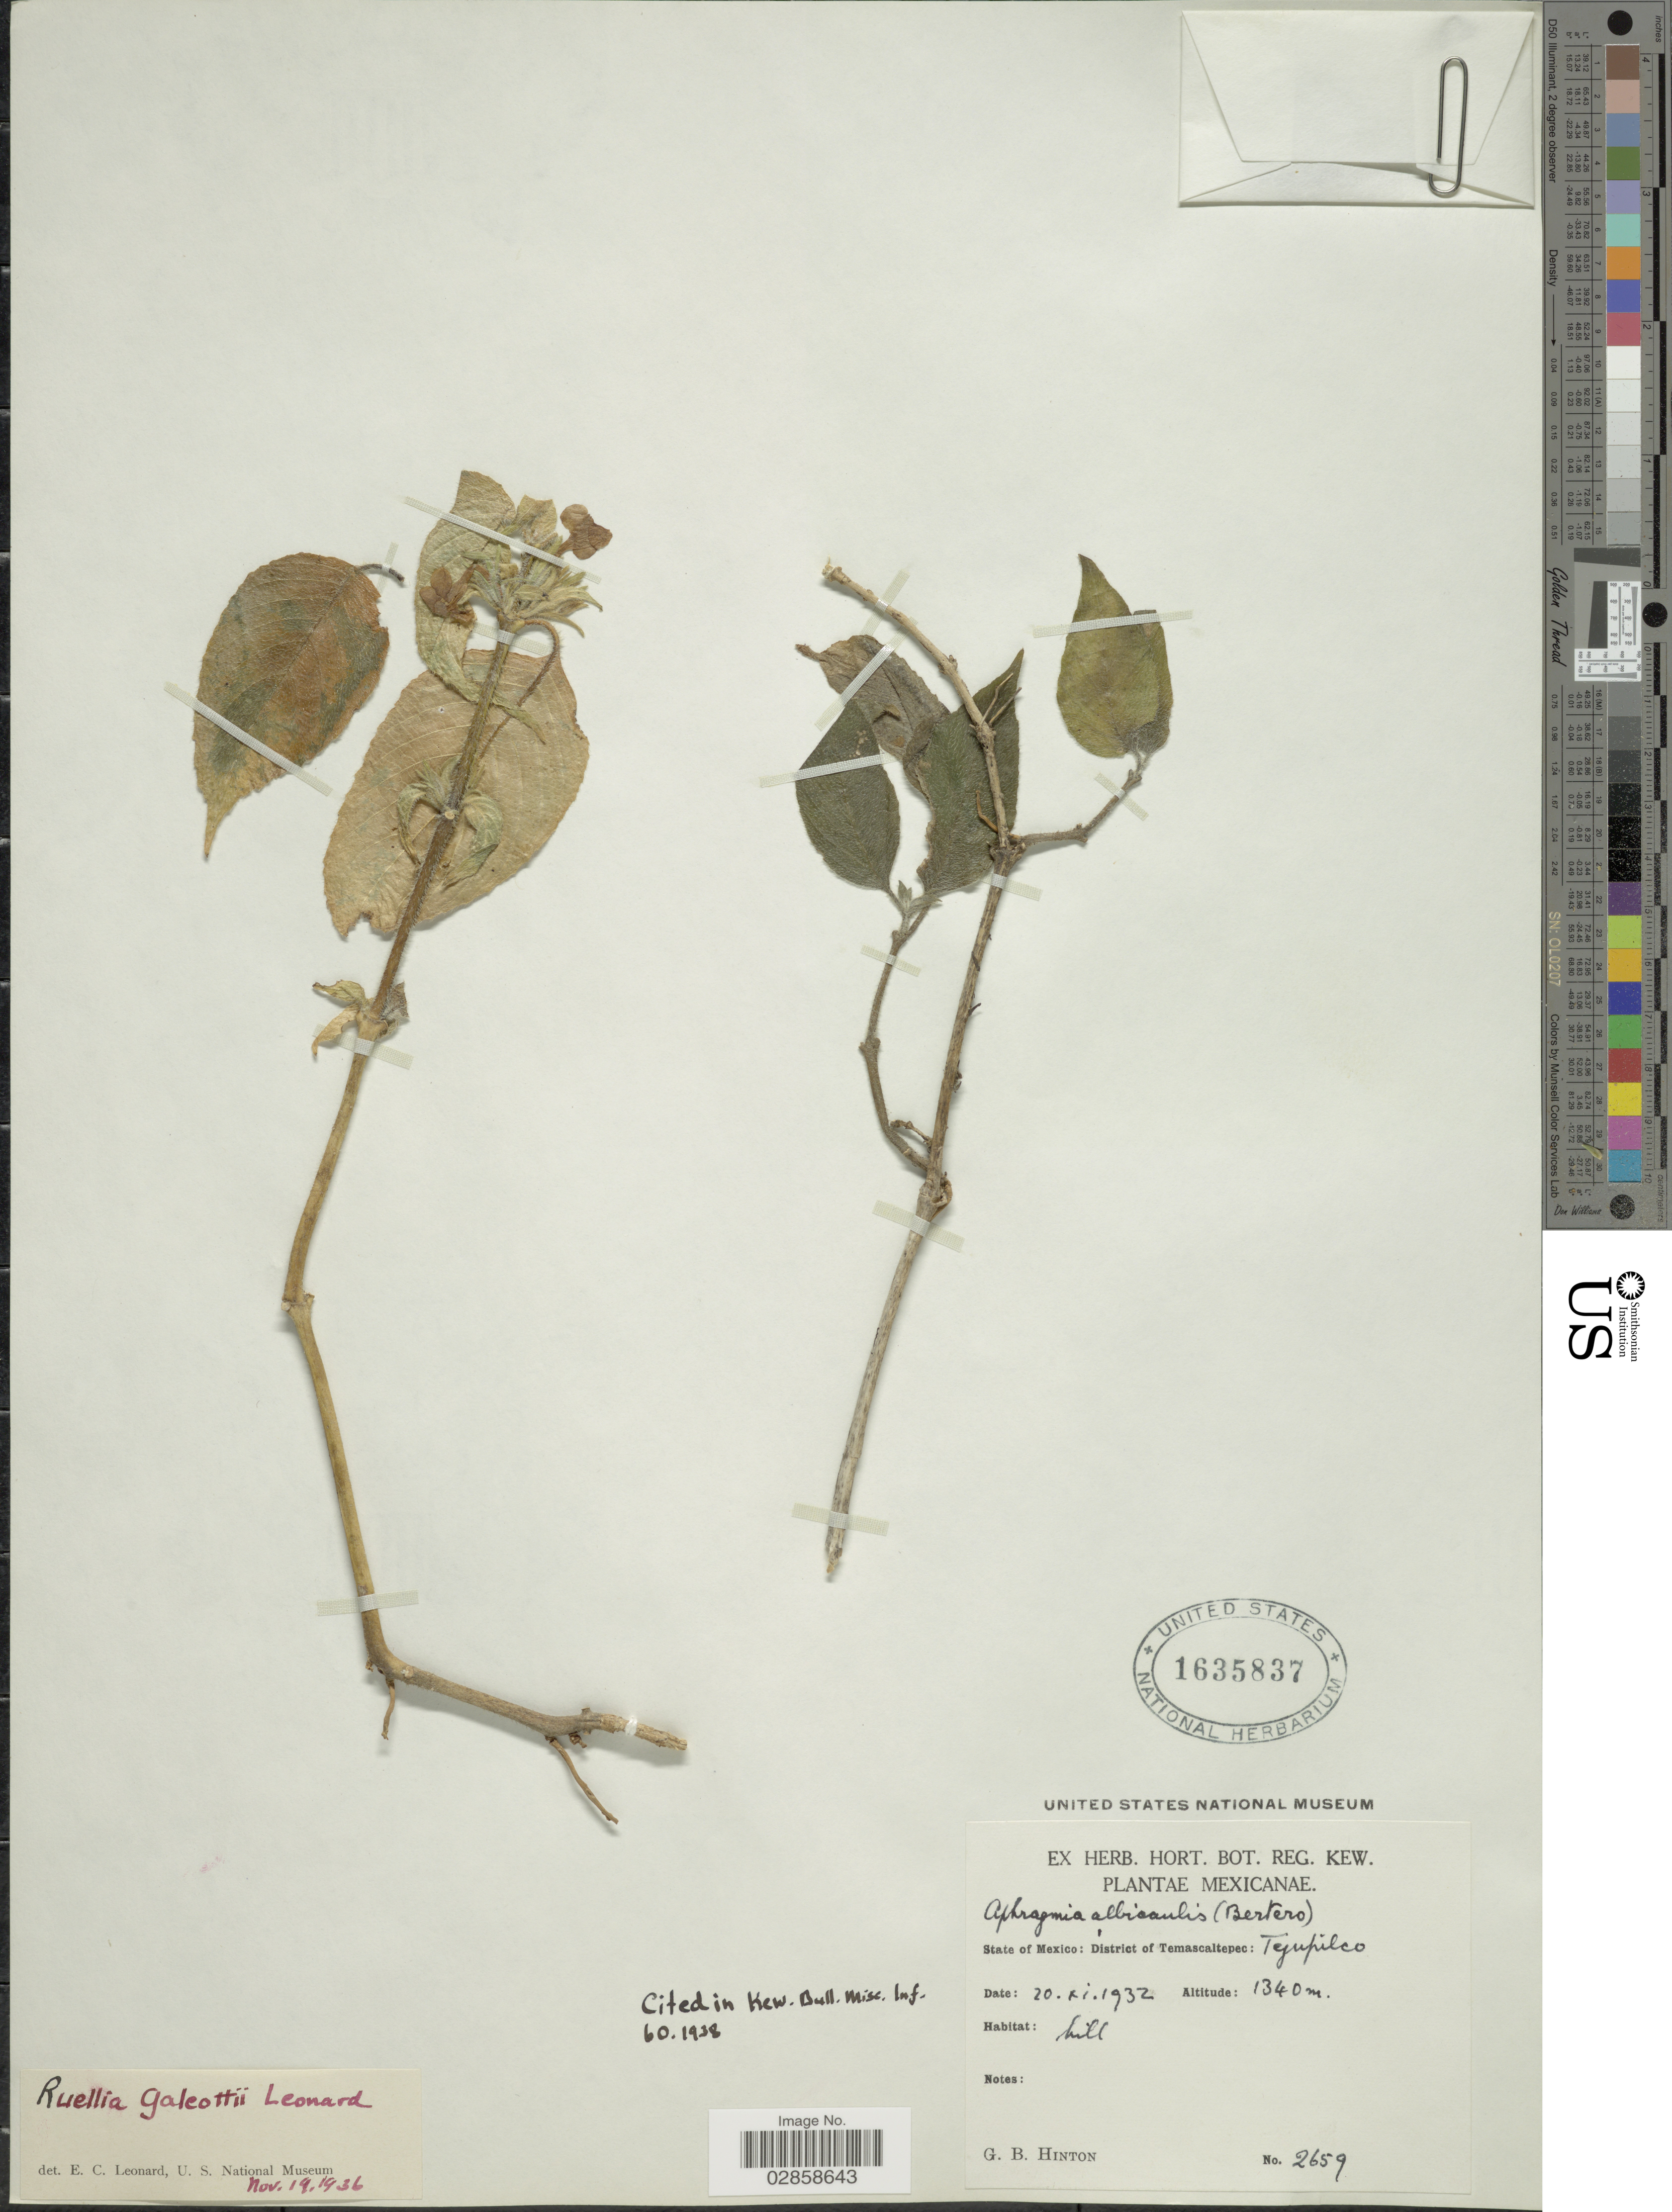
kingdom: Plantae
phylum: Tracheophyta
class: Magnoliopsida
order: Lamiales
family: Acanthaceae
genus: Ruellia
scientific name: Ruellia inundata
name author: Kunth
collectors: G. B. Hinton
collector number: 2659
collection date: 1932-11-20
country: Mexico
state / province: México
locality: District of Temascaltepec: Tejupilco.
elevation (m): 1340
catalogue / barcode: US 1635837